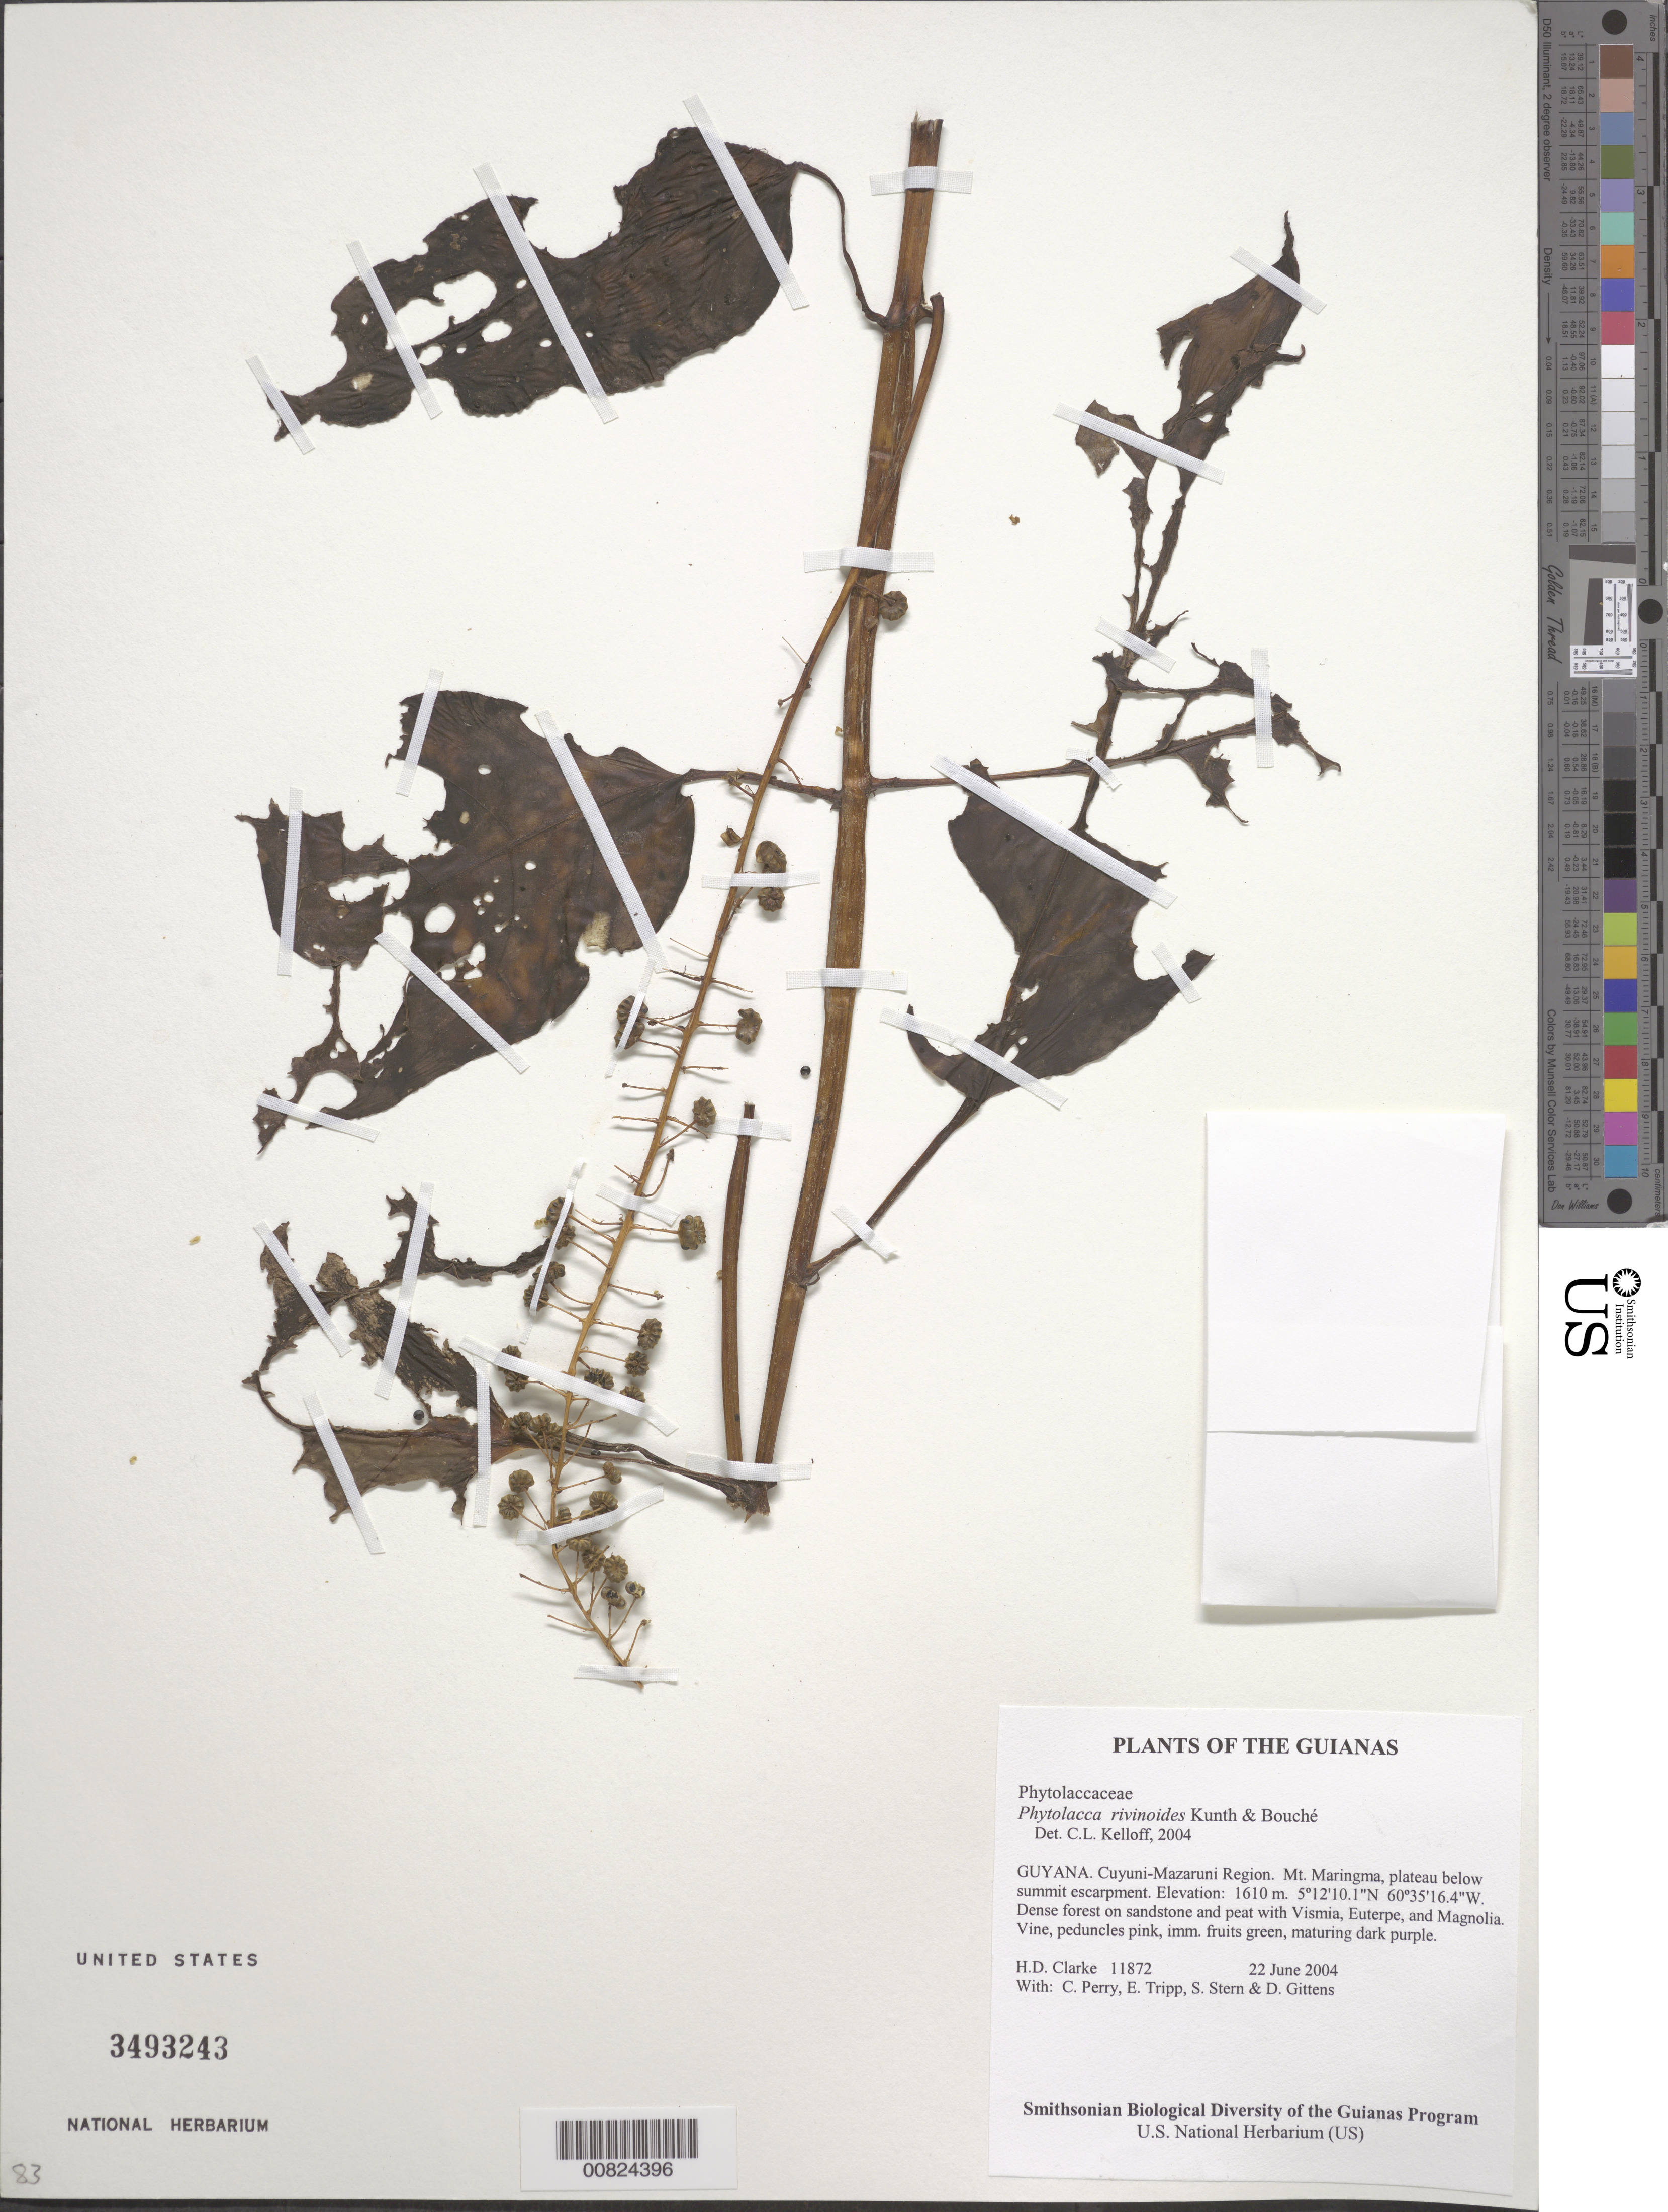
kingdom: Plantae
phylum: Tracheophyta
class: Magnoliopsida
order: Caryophyllales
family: Phytolaccaceae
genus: Phytolacca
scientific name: Phytolacca rivinoides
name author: Kunth & C.D. Bouché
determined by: Kelloff, Carol L., (US), Smithsonian Institution - National Museum of Natural History (UNITED STATES)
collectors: H. D. Clarke, C. Perry, E. Tripp, S. R. Stern & D. Gittens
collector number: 11872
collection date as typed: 22 June 2004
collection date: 2004-06-22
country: Guyana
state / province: Cuyuni-Mazaruni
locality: Mt. Maringma, plateau below summit escarpment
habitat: Dense forest on sandstone and peat with Vismia, Euterpe, and Magnolia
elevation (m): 1610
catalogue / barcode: US 3493243